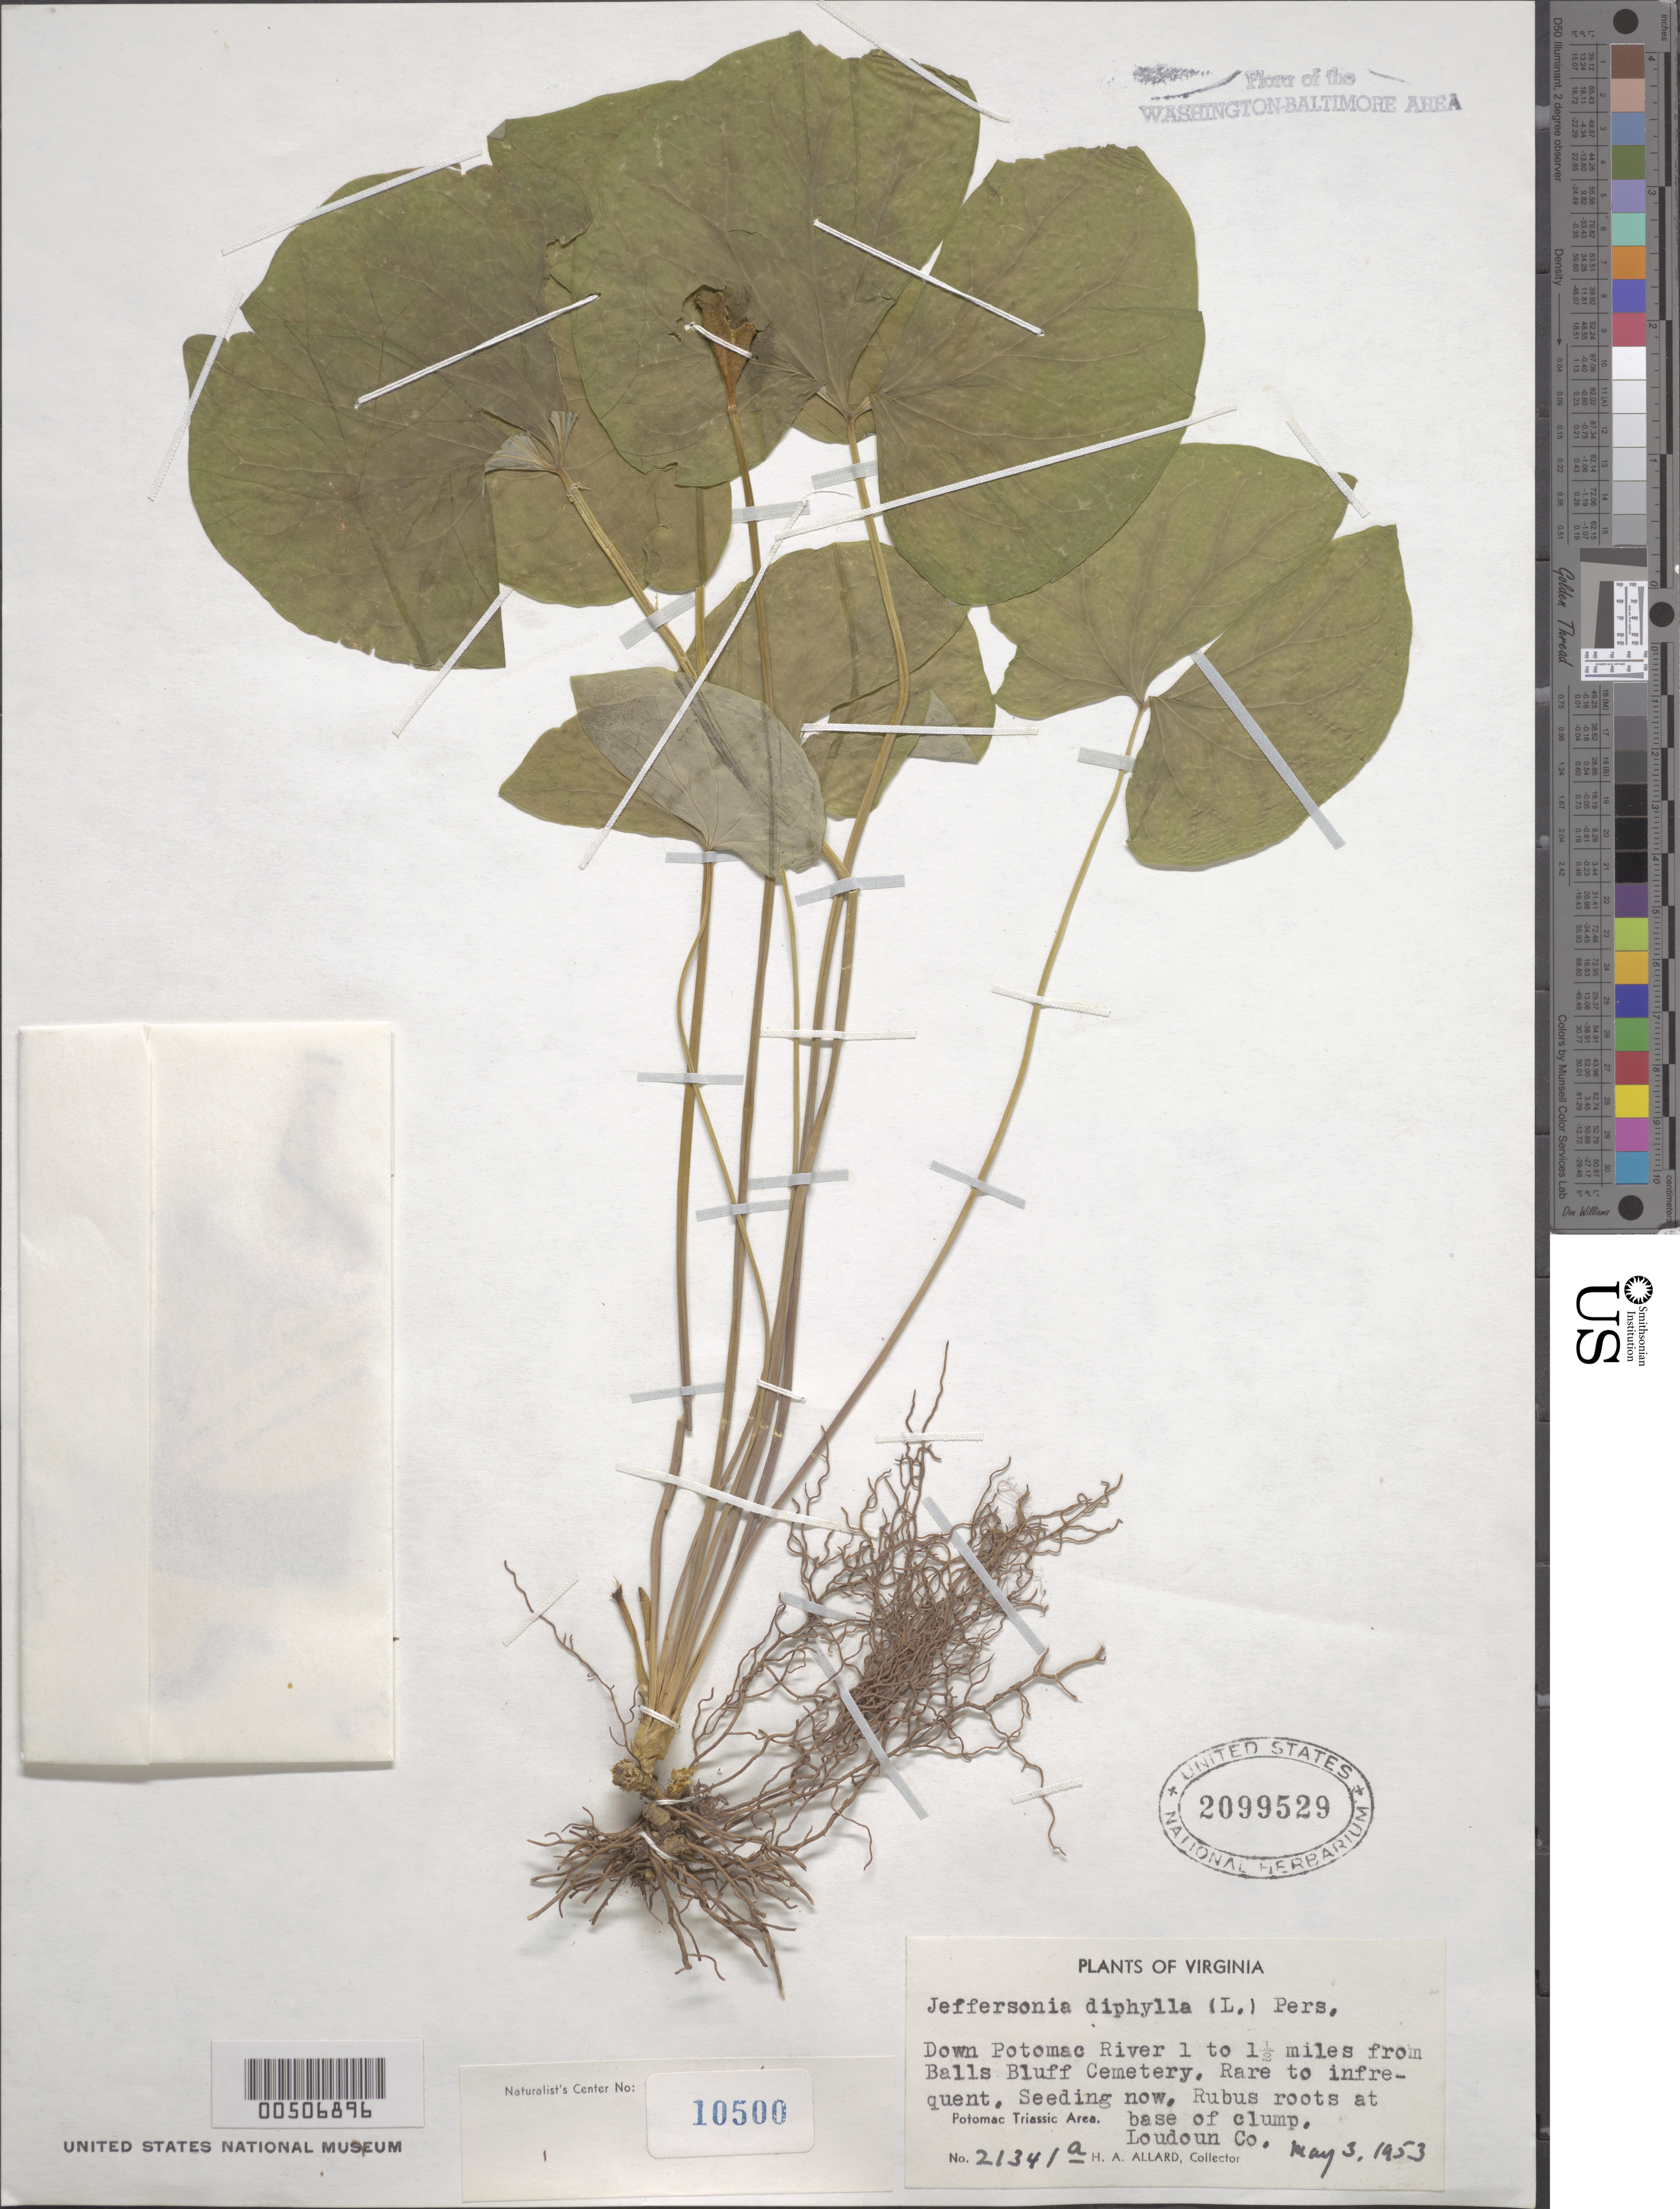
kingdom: Plantae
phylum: Tracheophyta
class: Magnoliopsida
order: Ranunculales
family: Berberidaceae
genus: Jeffersonia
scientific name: Jeffersonia diphylla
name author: (L.) Pers.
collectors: H. A. Allard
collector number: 21341A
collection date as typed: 03 May 1953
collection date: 1953-05-03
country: United States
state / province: Virginia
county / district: Loudoun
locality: Down Potomac River 1-1.5 mi. from Balls Bluff Cemetery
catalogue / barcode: US 2099529